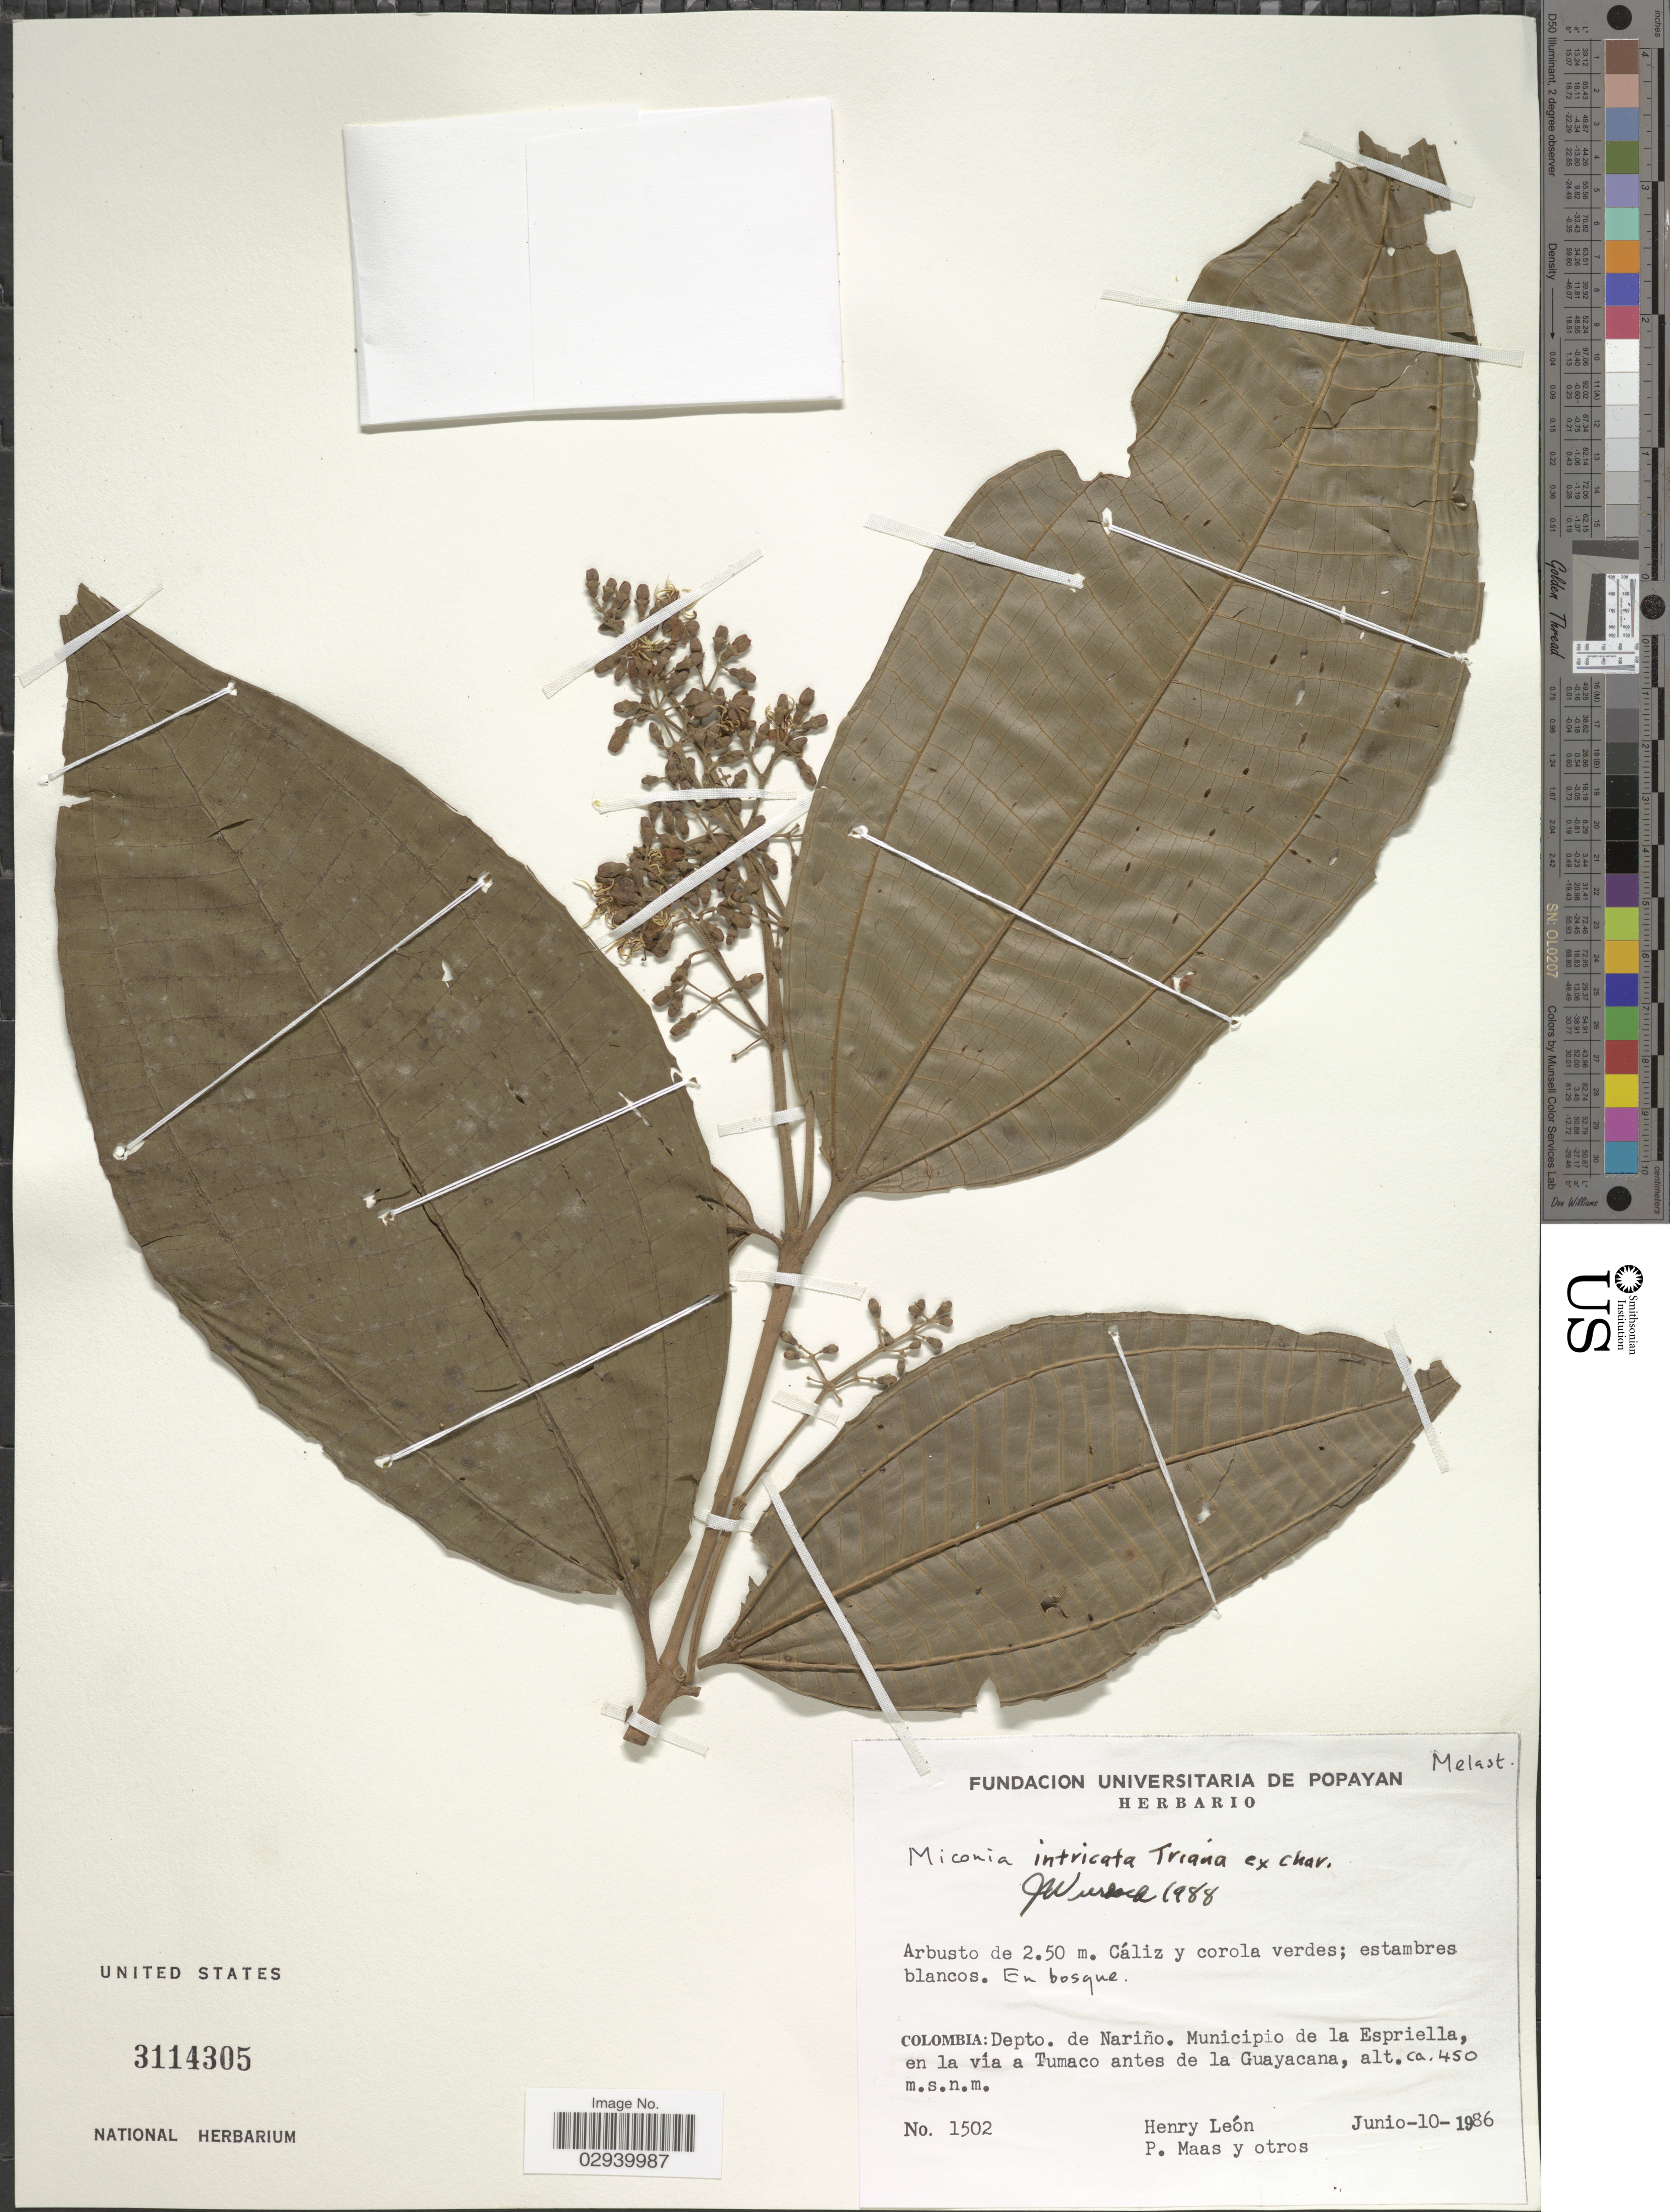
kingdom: Plantae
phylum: Tracheophyta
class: Magnoliopsida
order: Myrtales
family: Melastomataceae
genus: Miconia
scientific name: Miconia intricata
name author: Triana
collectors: Henry Leon, P. Maas & et al.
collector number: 1502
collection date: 1986-06-10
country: Colombia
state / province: Nariño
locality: Depto. de Nariño. Municipio de la Espriella, en la via a Tumaco antes de la Guayacana.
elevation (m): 450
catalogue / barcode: US 3114305